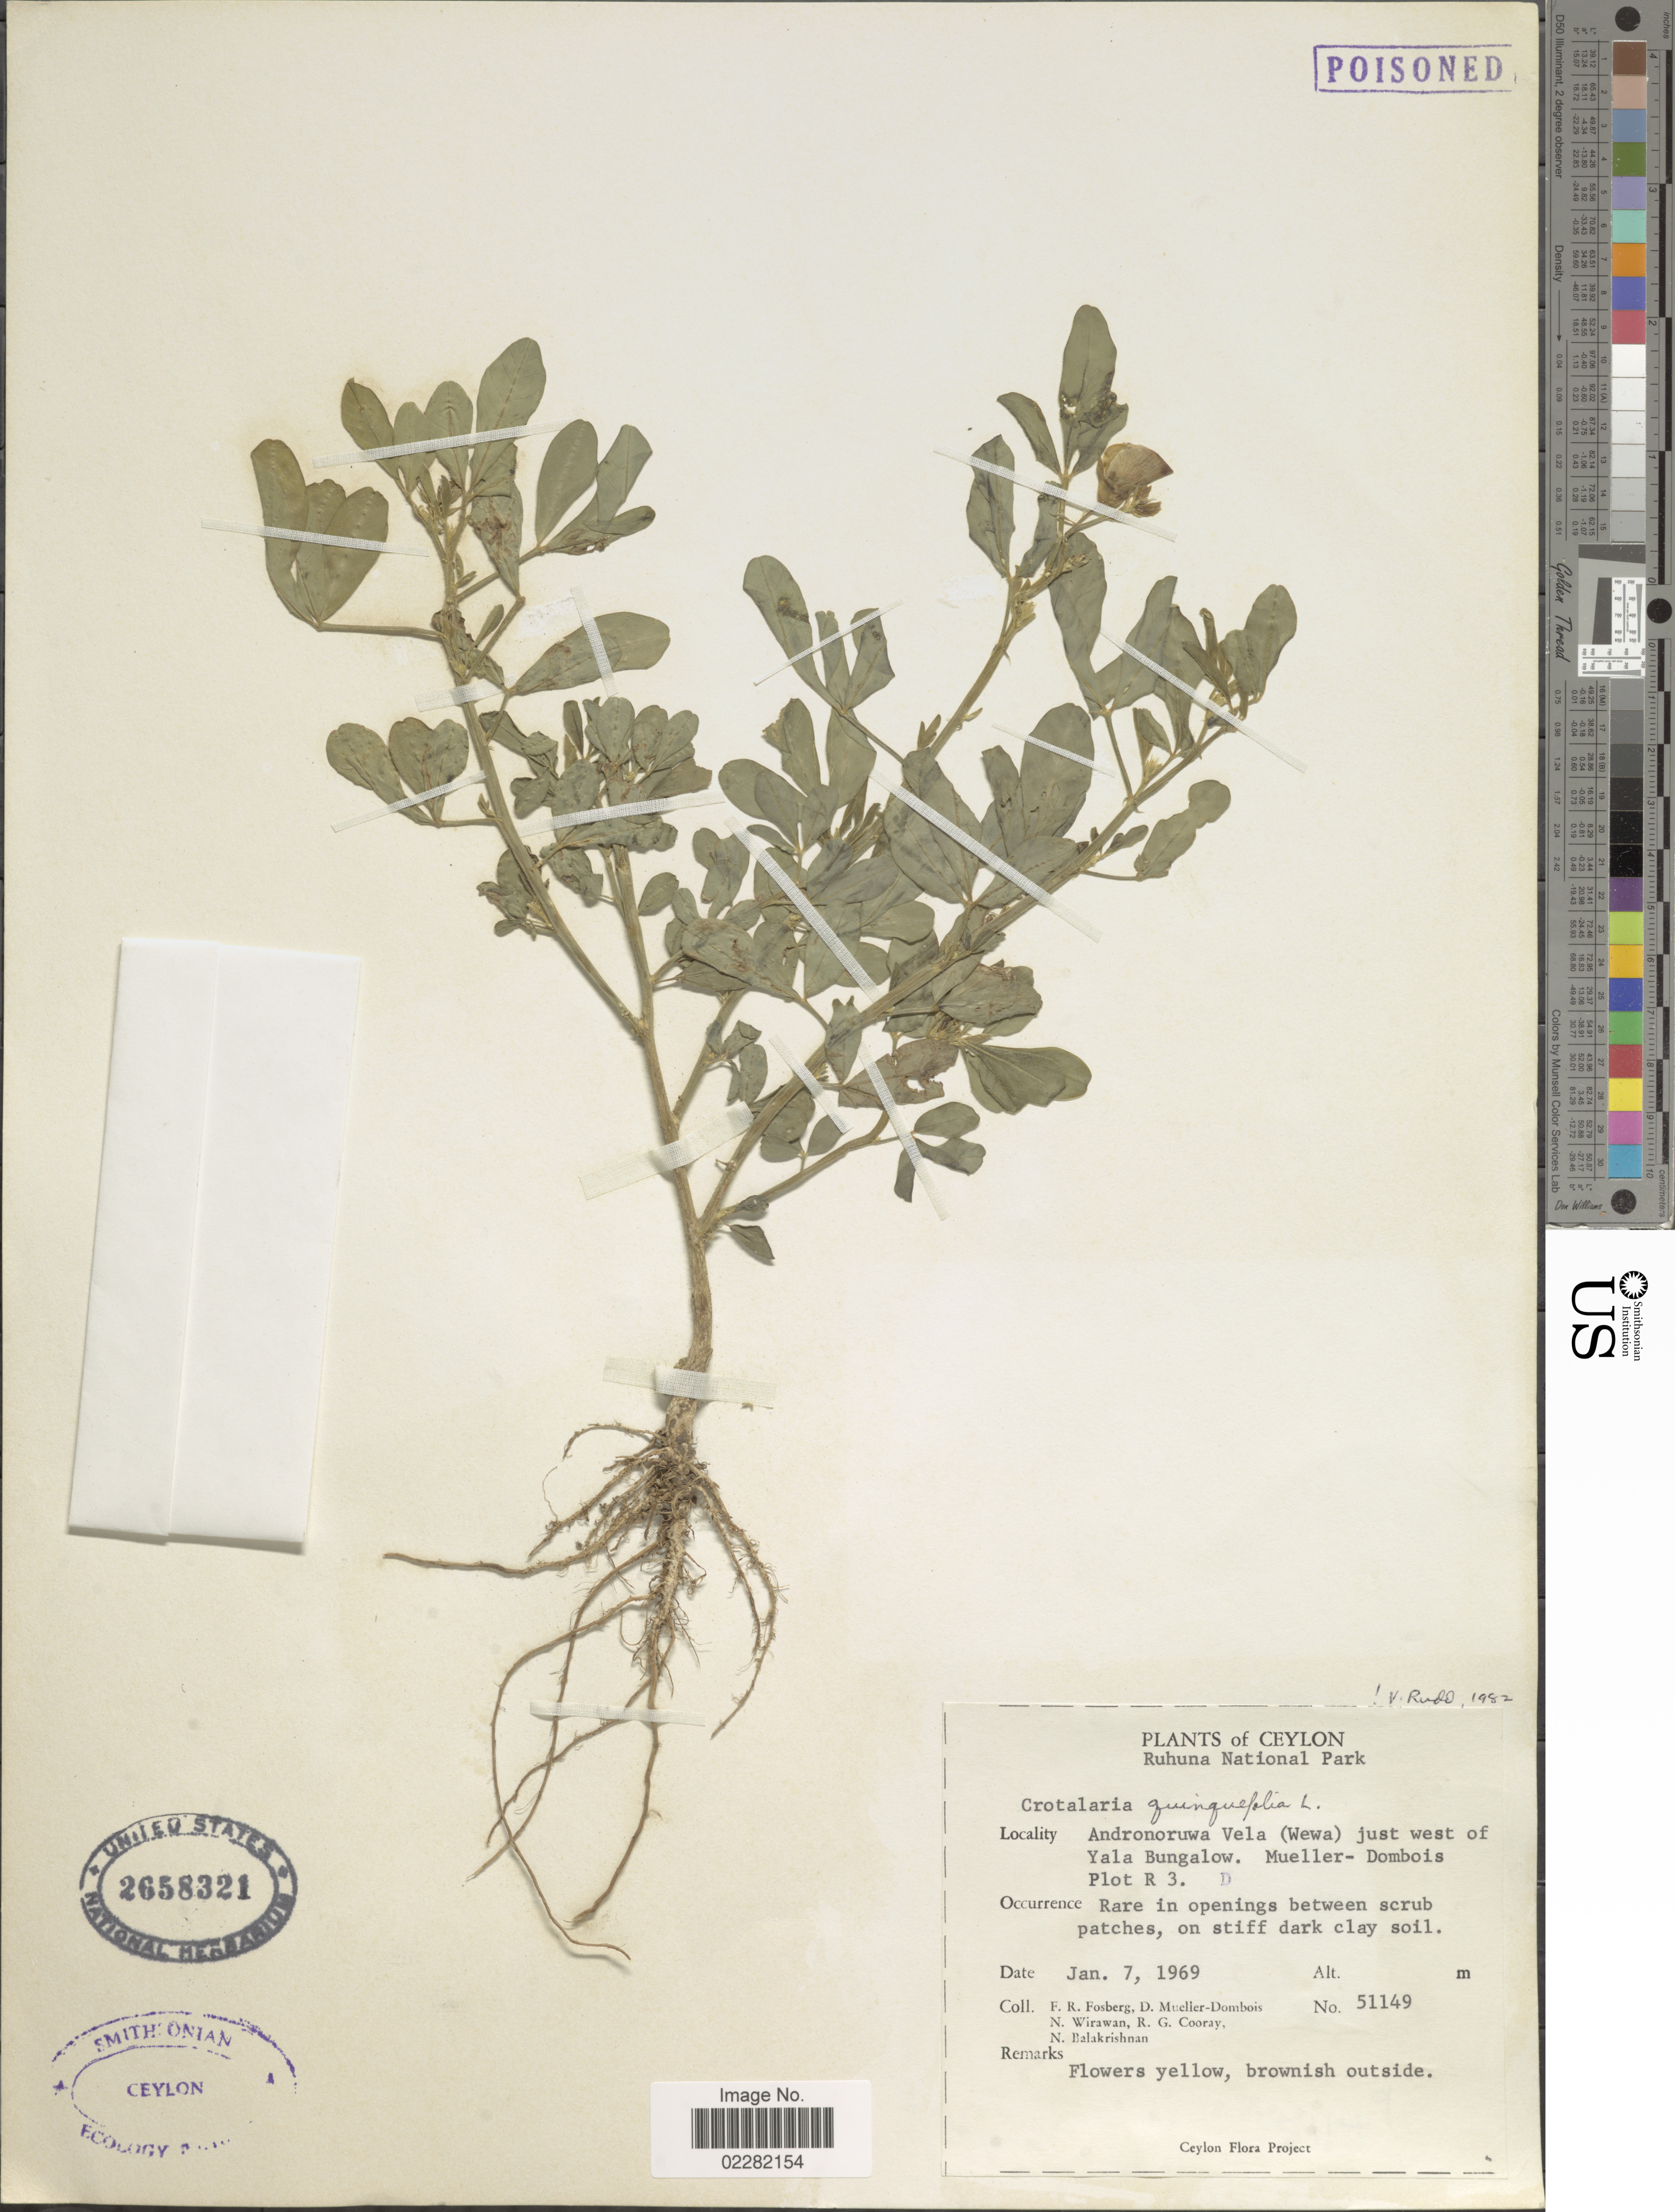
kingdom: Plantae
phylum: Tracheophyta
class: Magnoliopsida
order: Fabales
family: Fabaceae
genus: Crotalaria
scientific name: Crotalaria quinquefolia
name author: L.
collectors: F. R. Fosberg, D. Mueller-Dombois, N. Wirawab, R. Cooray & N. Balakrishnan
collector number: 51149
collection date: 1969-01-07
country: Sri Lanka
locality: Ceylon, Ruhuna National Park, Andronoruwa Vela (Wewa) just west of Yala Bungalow. Mueller-Dombois Plot R 3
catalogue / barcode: US 2658321